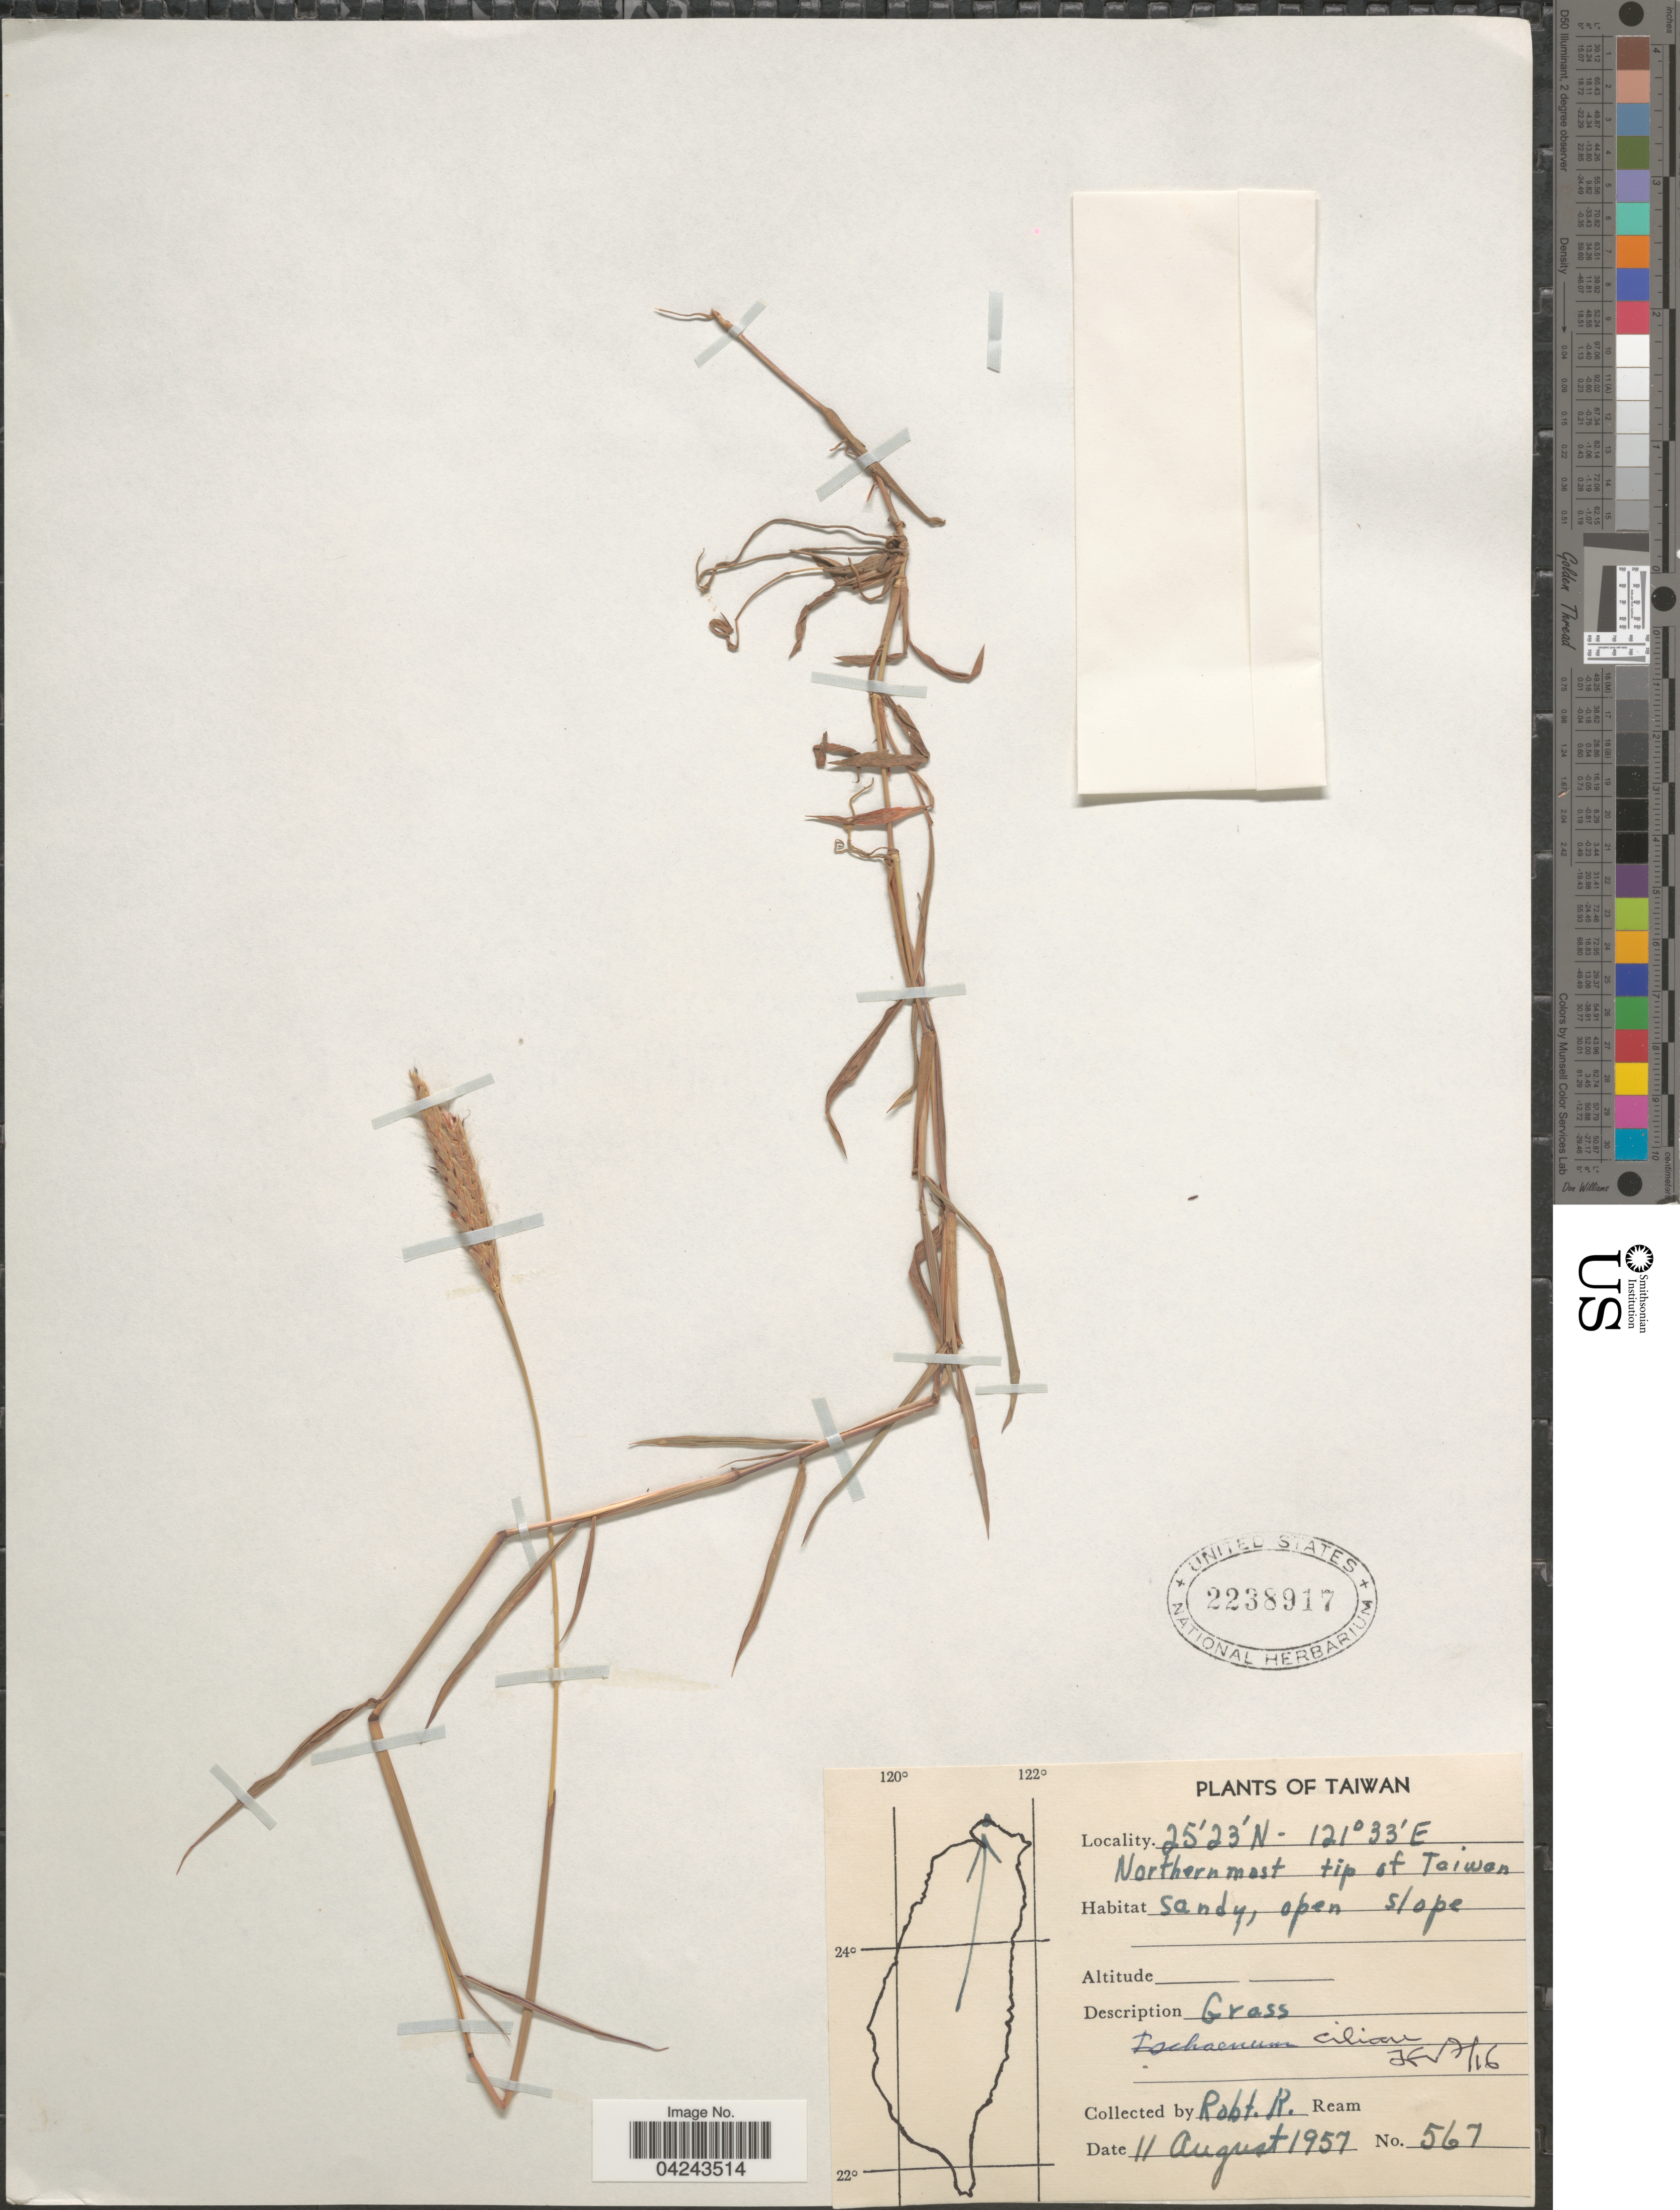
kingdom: Plantae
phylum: Tracheophyta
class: Liliopsida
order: Poales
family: Poaceae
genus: Ischaemum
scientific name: Ischaemum ciliare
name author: Retz.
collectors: R. Ream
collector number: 567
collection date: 1957-08-11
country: Taiwan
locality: Northern mast tip of Taiwan.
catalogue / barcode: US 2238917